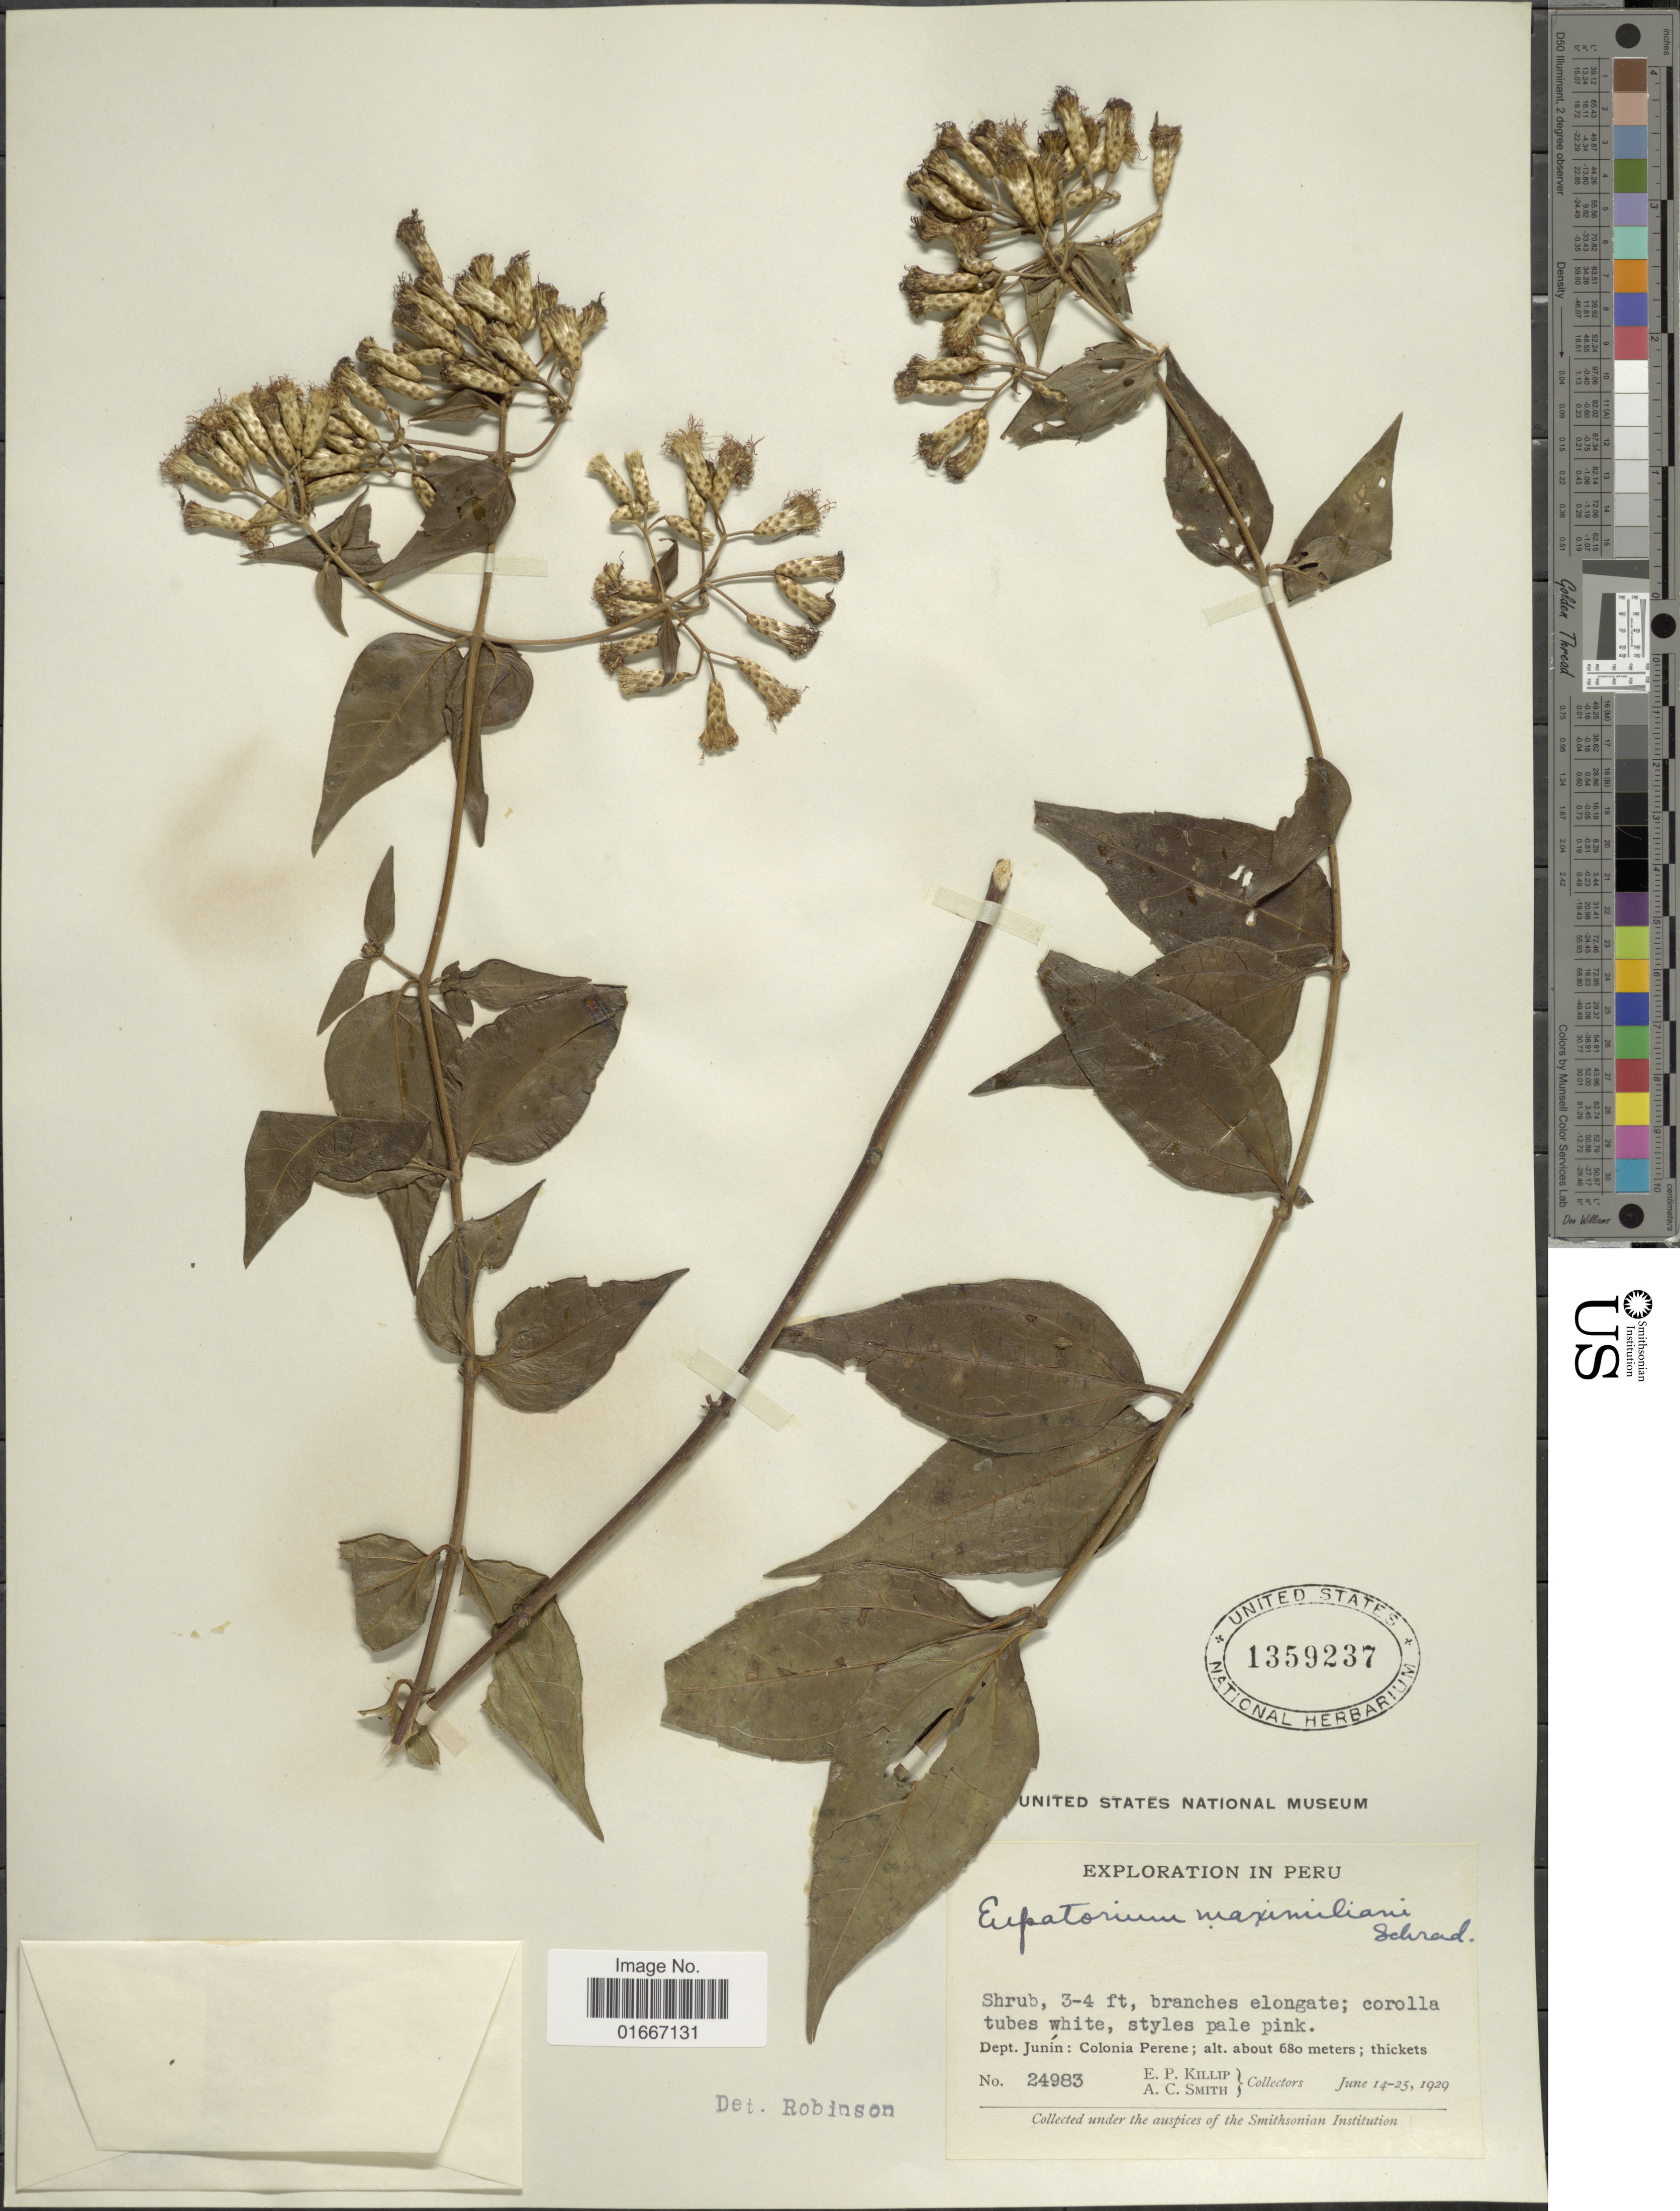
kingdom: Plantae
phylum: Tracheophyta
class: Magnoliopsida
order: Asterales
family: Asteraceae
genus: Chromolaena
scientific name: Chromolaena subscandens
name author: (Hieron.) R.M. King & H. Rob.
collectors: E. P. Killip & A. C. Smith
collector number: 24983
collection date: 1929-06-14/1929-06-25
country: Peru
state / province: Junín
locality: Peru. Dept. Junín: Colonia Perene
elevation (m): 680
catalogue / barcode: US 1359237